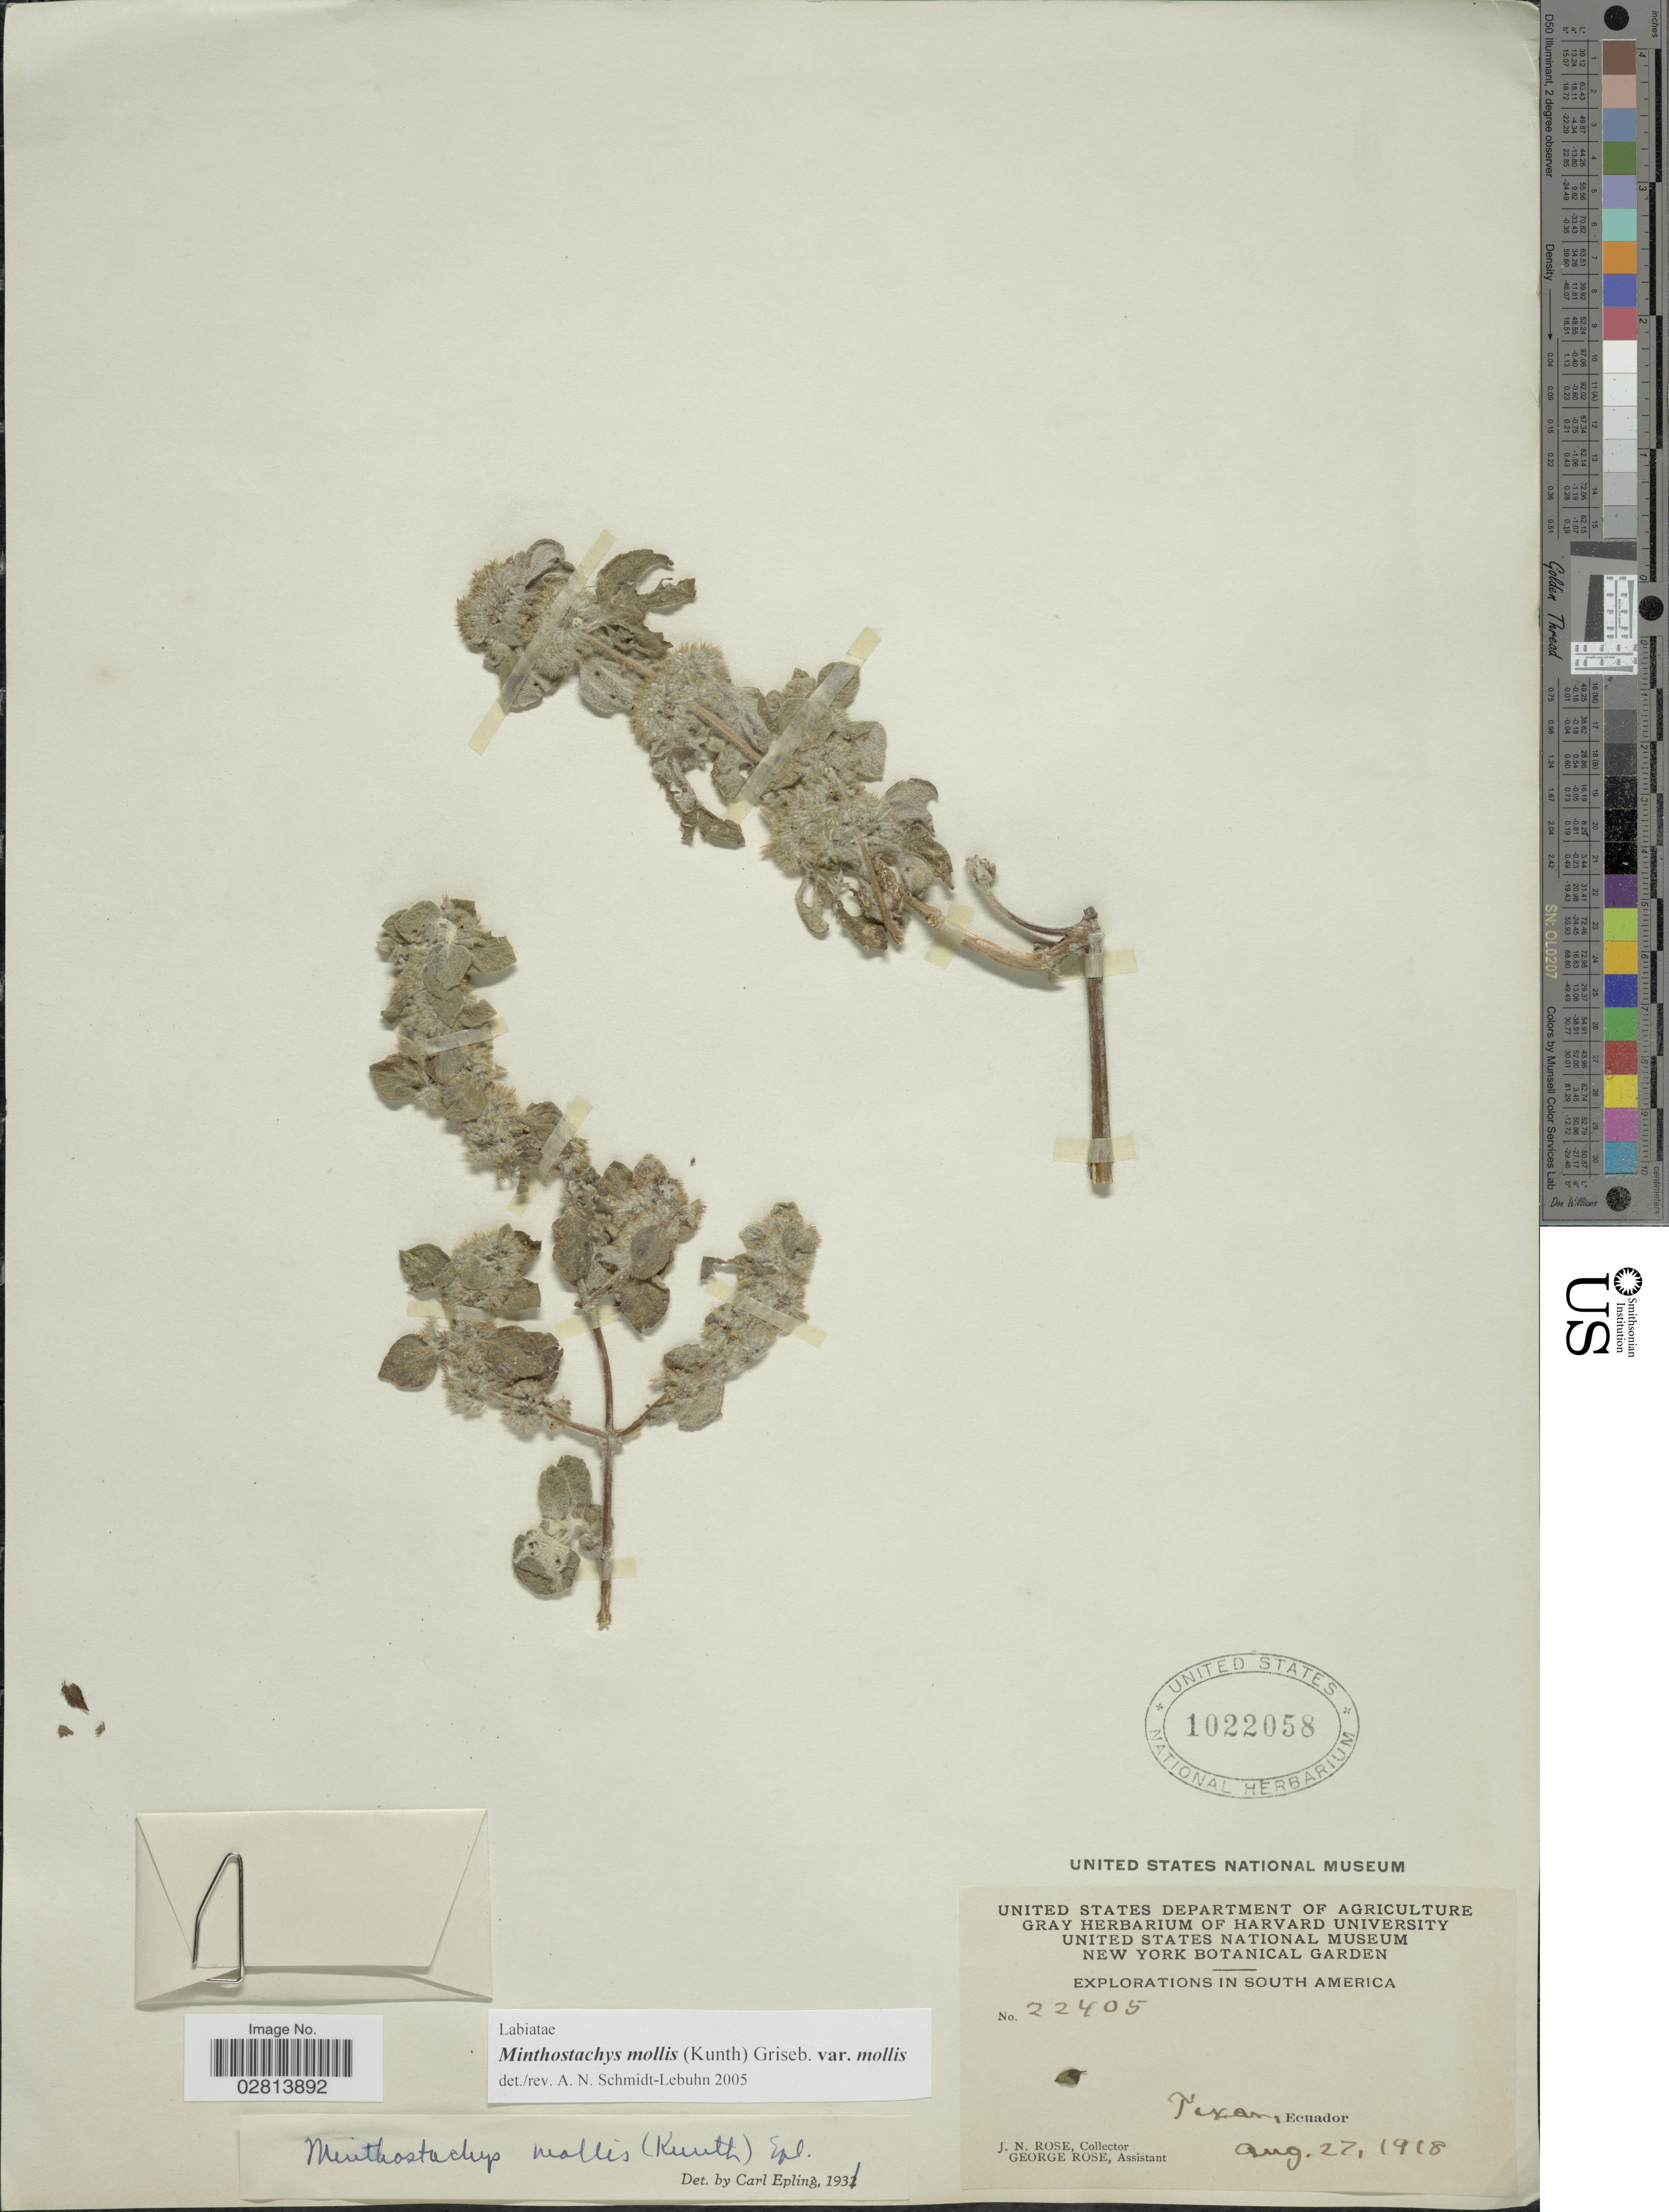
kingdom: Plantae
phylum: Tracheophyta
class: Magnoliopsida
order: Lamiales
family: Lamiaceae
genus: Minthostachys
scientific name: Minthostachys mollis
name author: (Kunth) Griseb.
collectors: J. N. Rose & G. Rose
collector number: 22405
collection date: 1918-08-27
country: Ecuador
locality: Texan.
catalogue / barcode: US 1022058